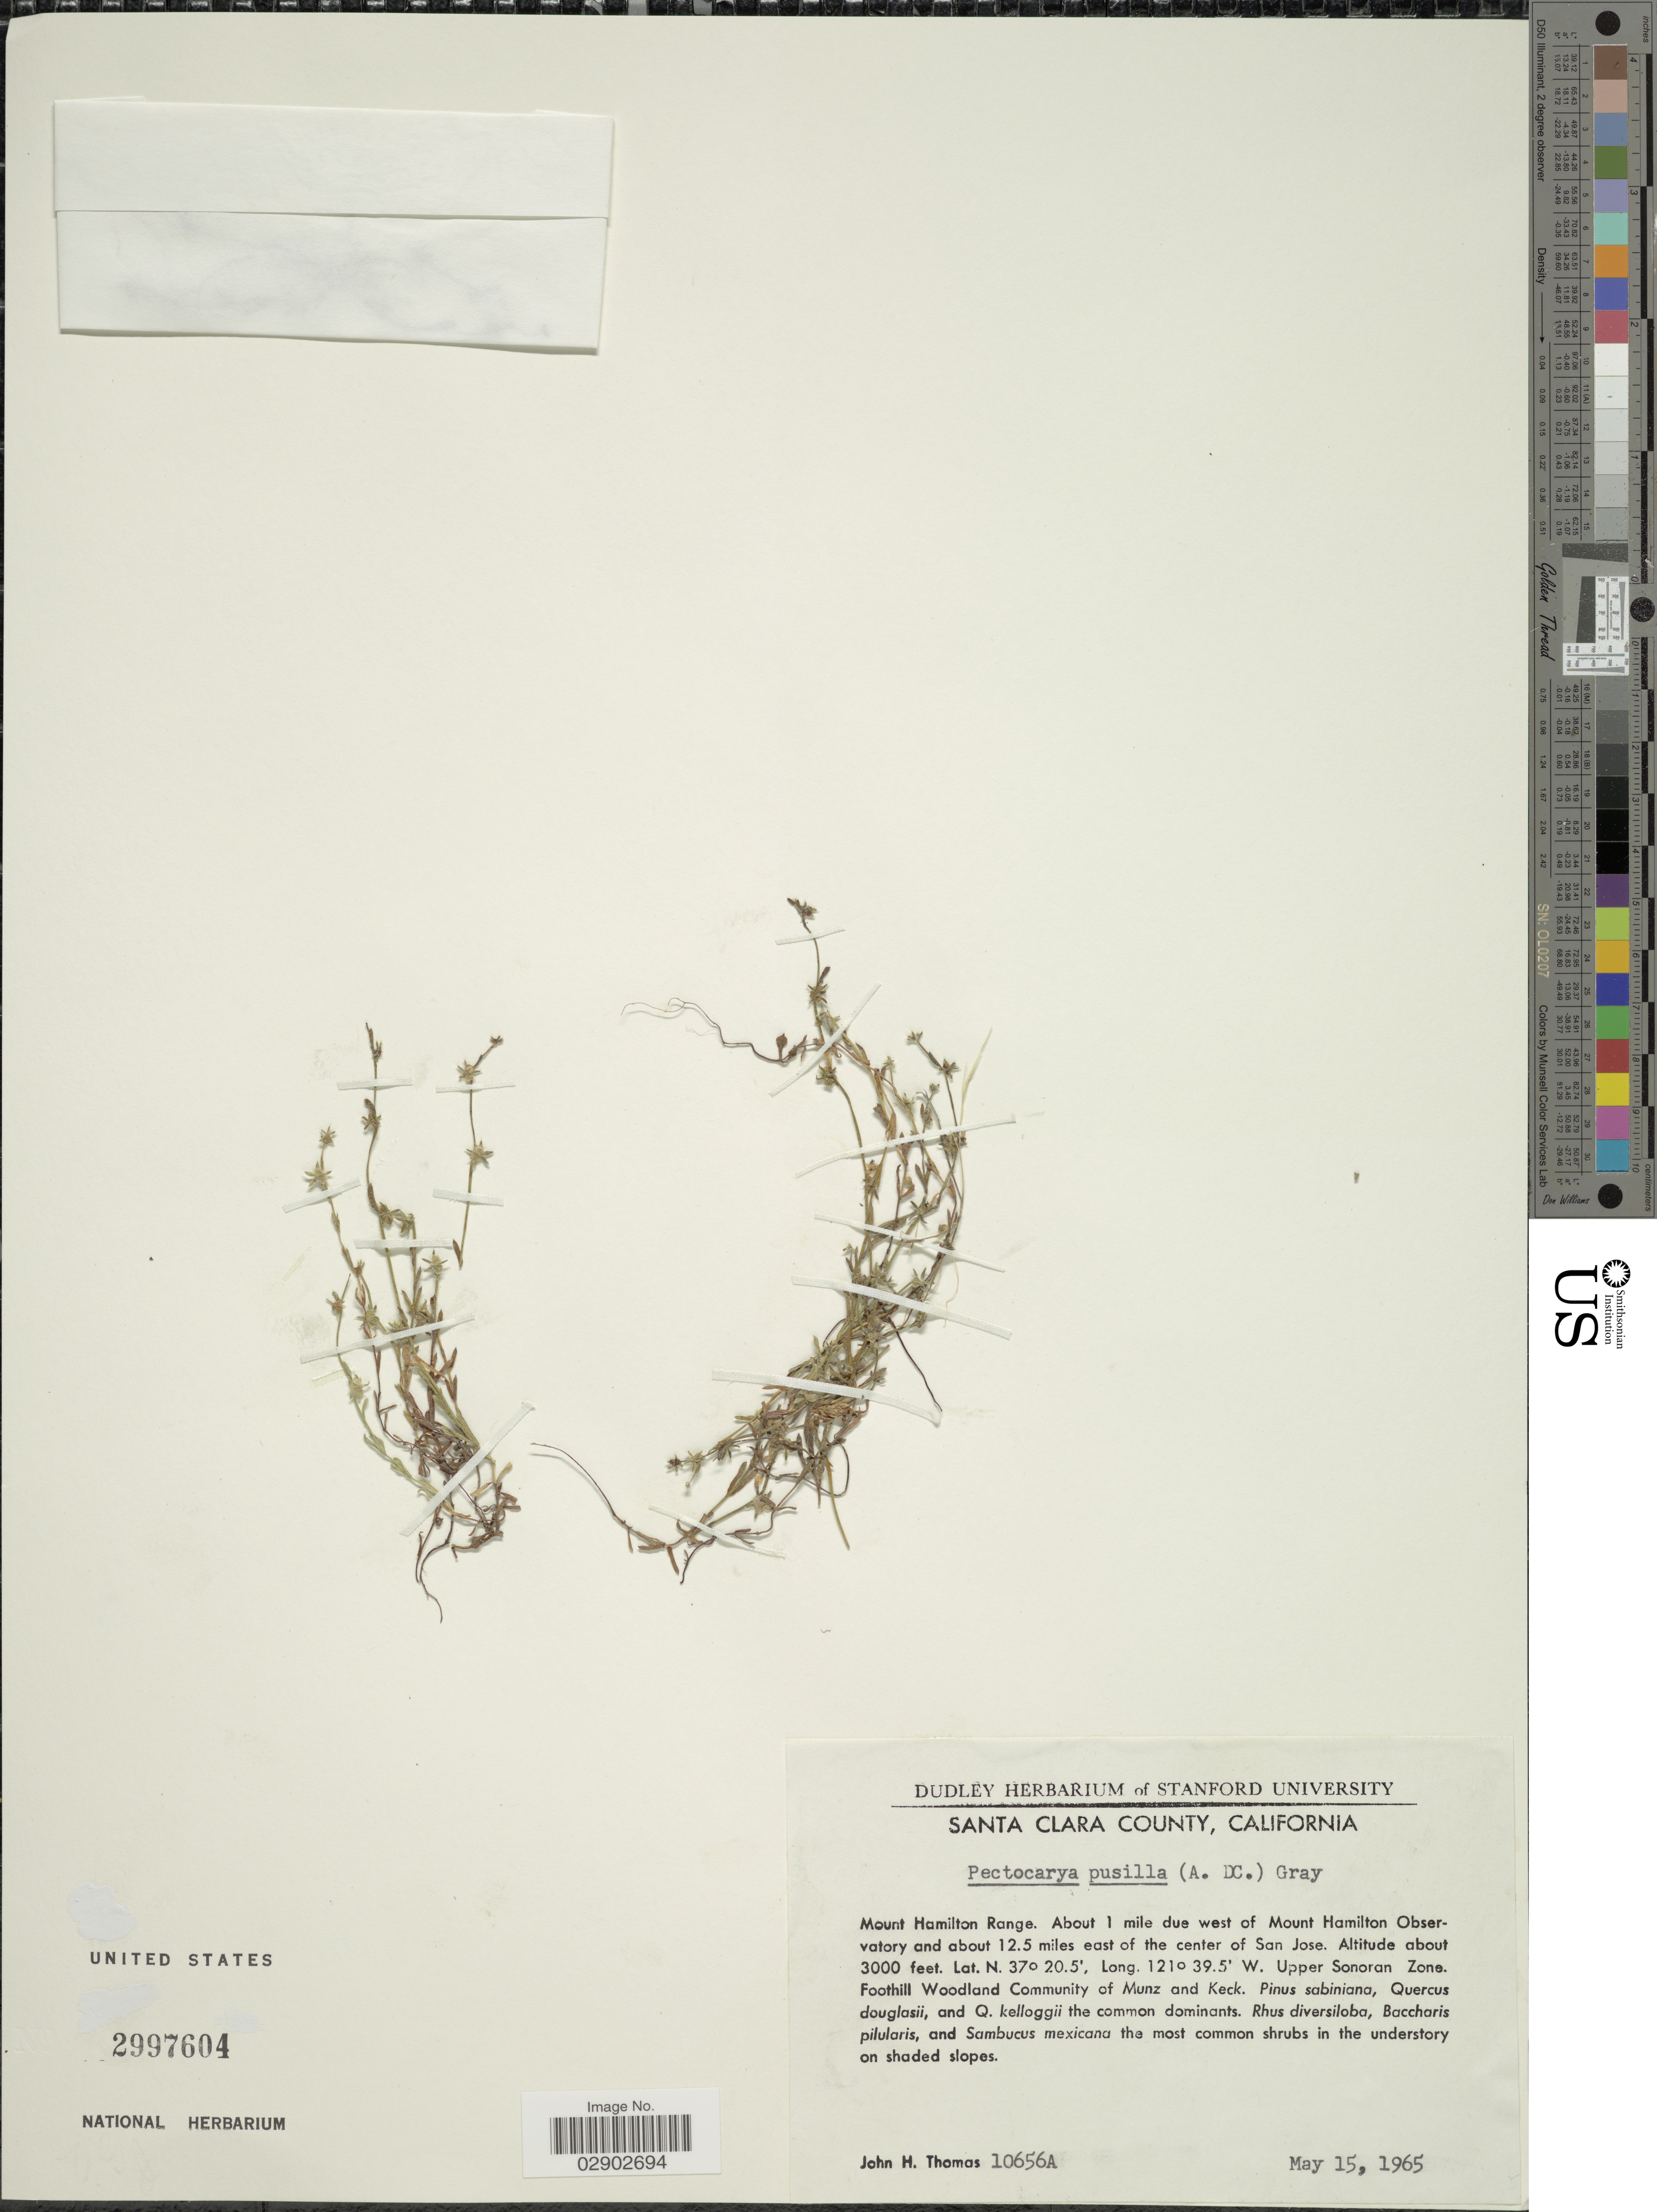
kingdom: Plantae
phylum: Tracheophyta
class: Magnoliopsida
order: Boraginales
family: Boraginaceae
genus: Pectocarya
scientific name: Pectocarya pusilla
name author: (A. DC.) A. Gray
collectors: J. H. Thomas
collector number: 10656A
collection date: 1965-05-15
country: United States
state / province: California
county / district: Santa Clara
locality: Santa Clara County, Mount Hamilton Range. About 1 mile due west of Mount Hamilton Observatory and about 12.5 miles east of the center of San Jose. Upper Sonoran Zone.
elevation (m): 914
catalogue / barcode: US 2997604